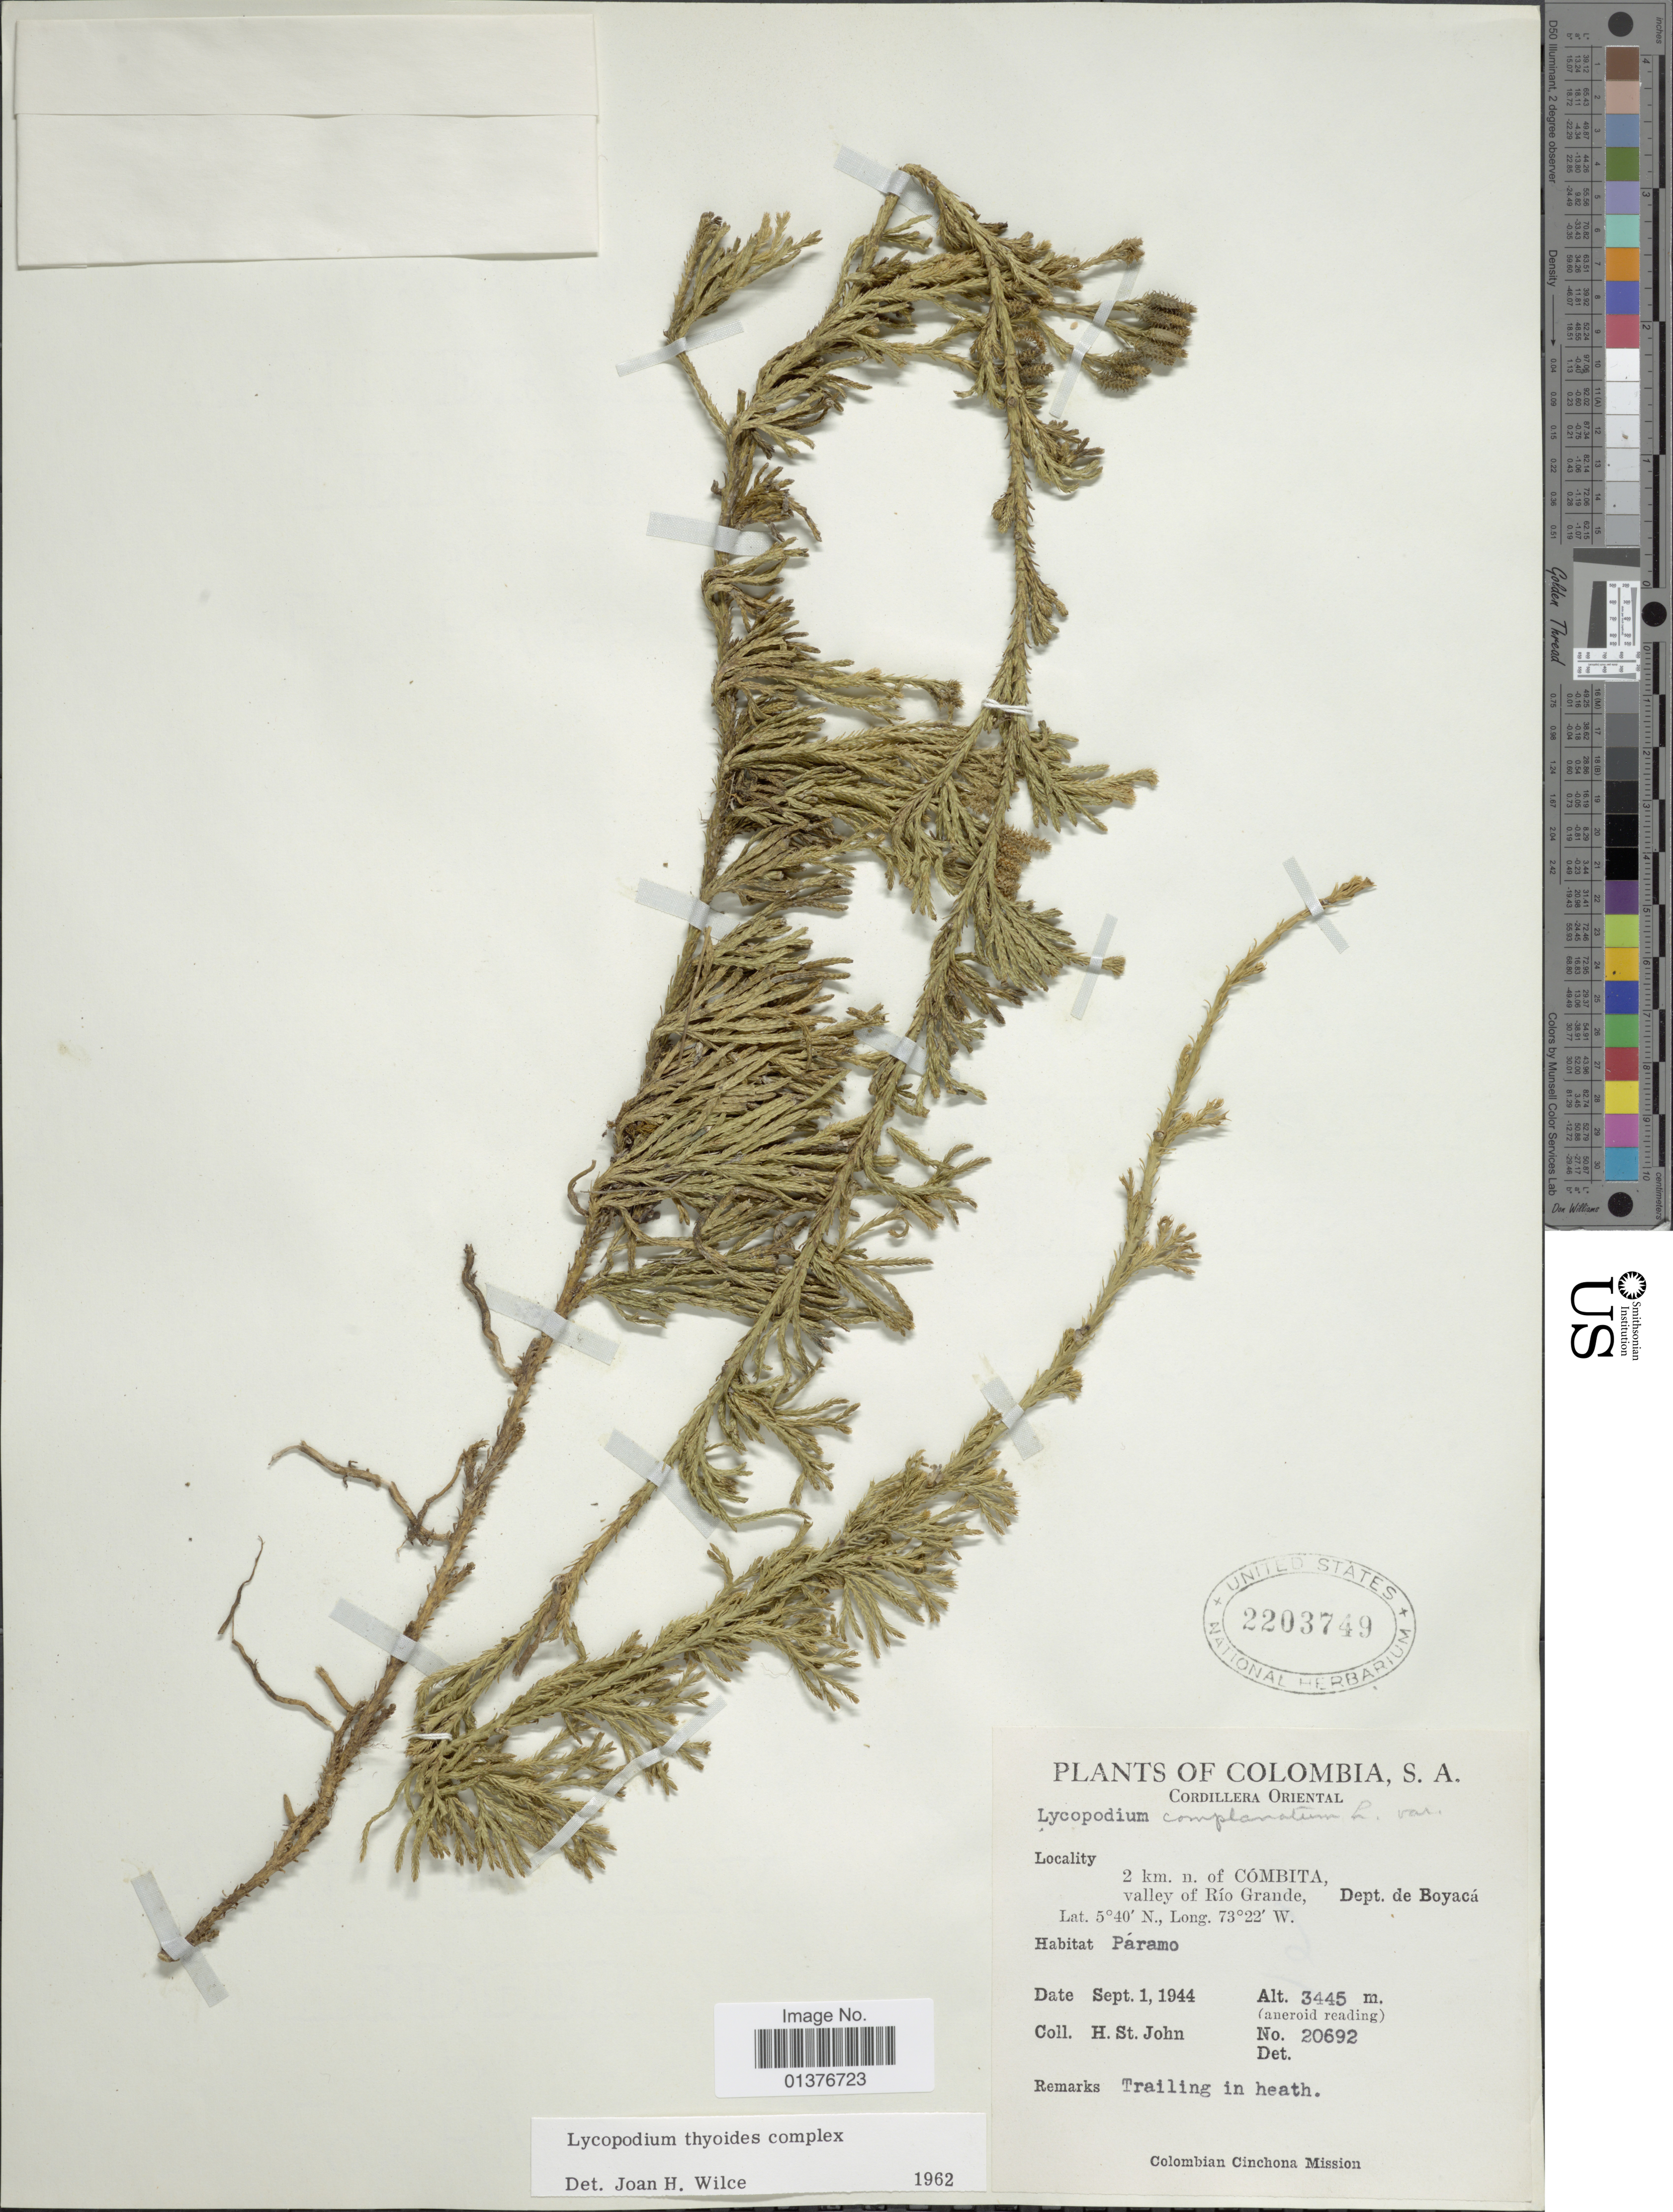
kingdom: Plantae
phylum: Tracheophyta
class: Lycopodiopsida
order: Lycopodiales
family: Lycopodiaceae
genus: Diphasiastrum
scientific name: Diphasiastrum thyoides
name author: (Humb. & Bonpl. ex Willd.) Holub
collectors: H. St. John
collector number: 20692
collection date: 1944-09-01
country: Colombia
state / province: Boyacá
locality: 2km n. of Cómbita, valley of Rio Grande,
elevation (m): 3445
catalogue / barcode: US 2203749